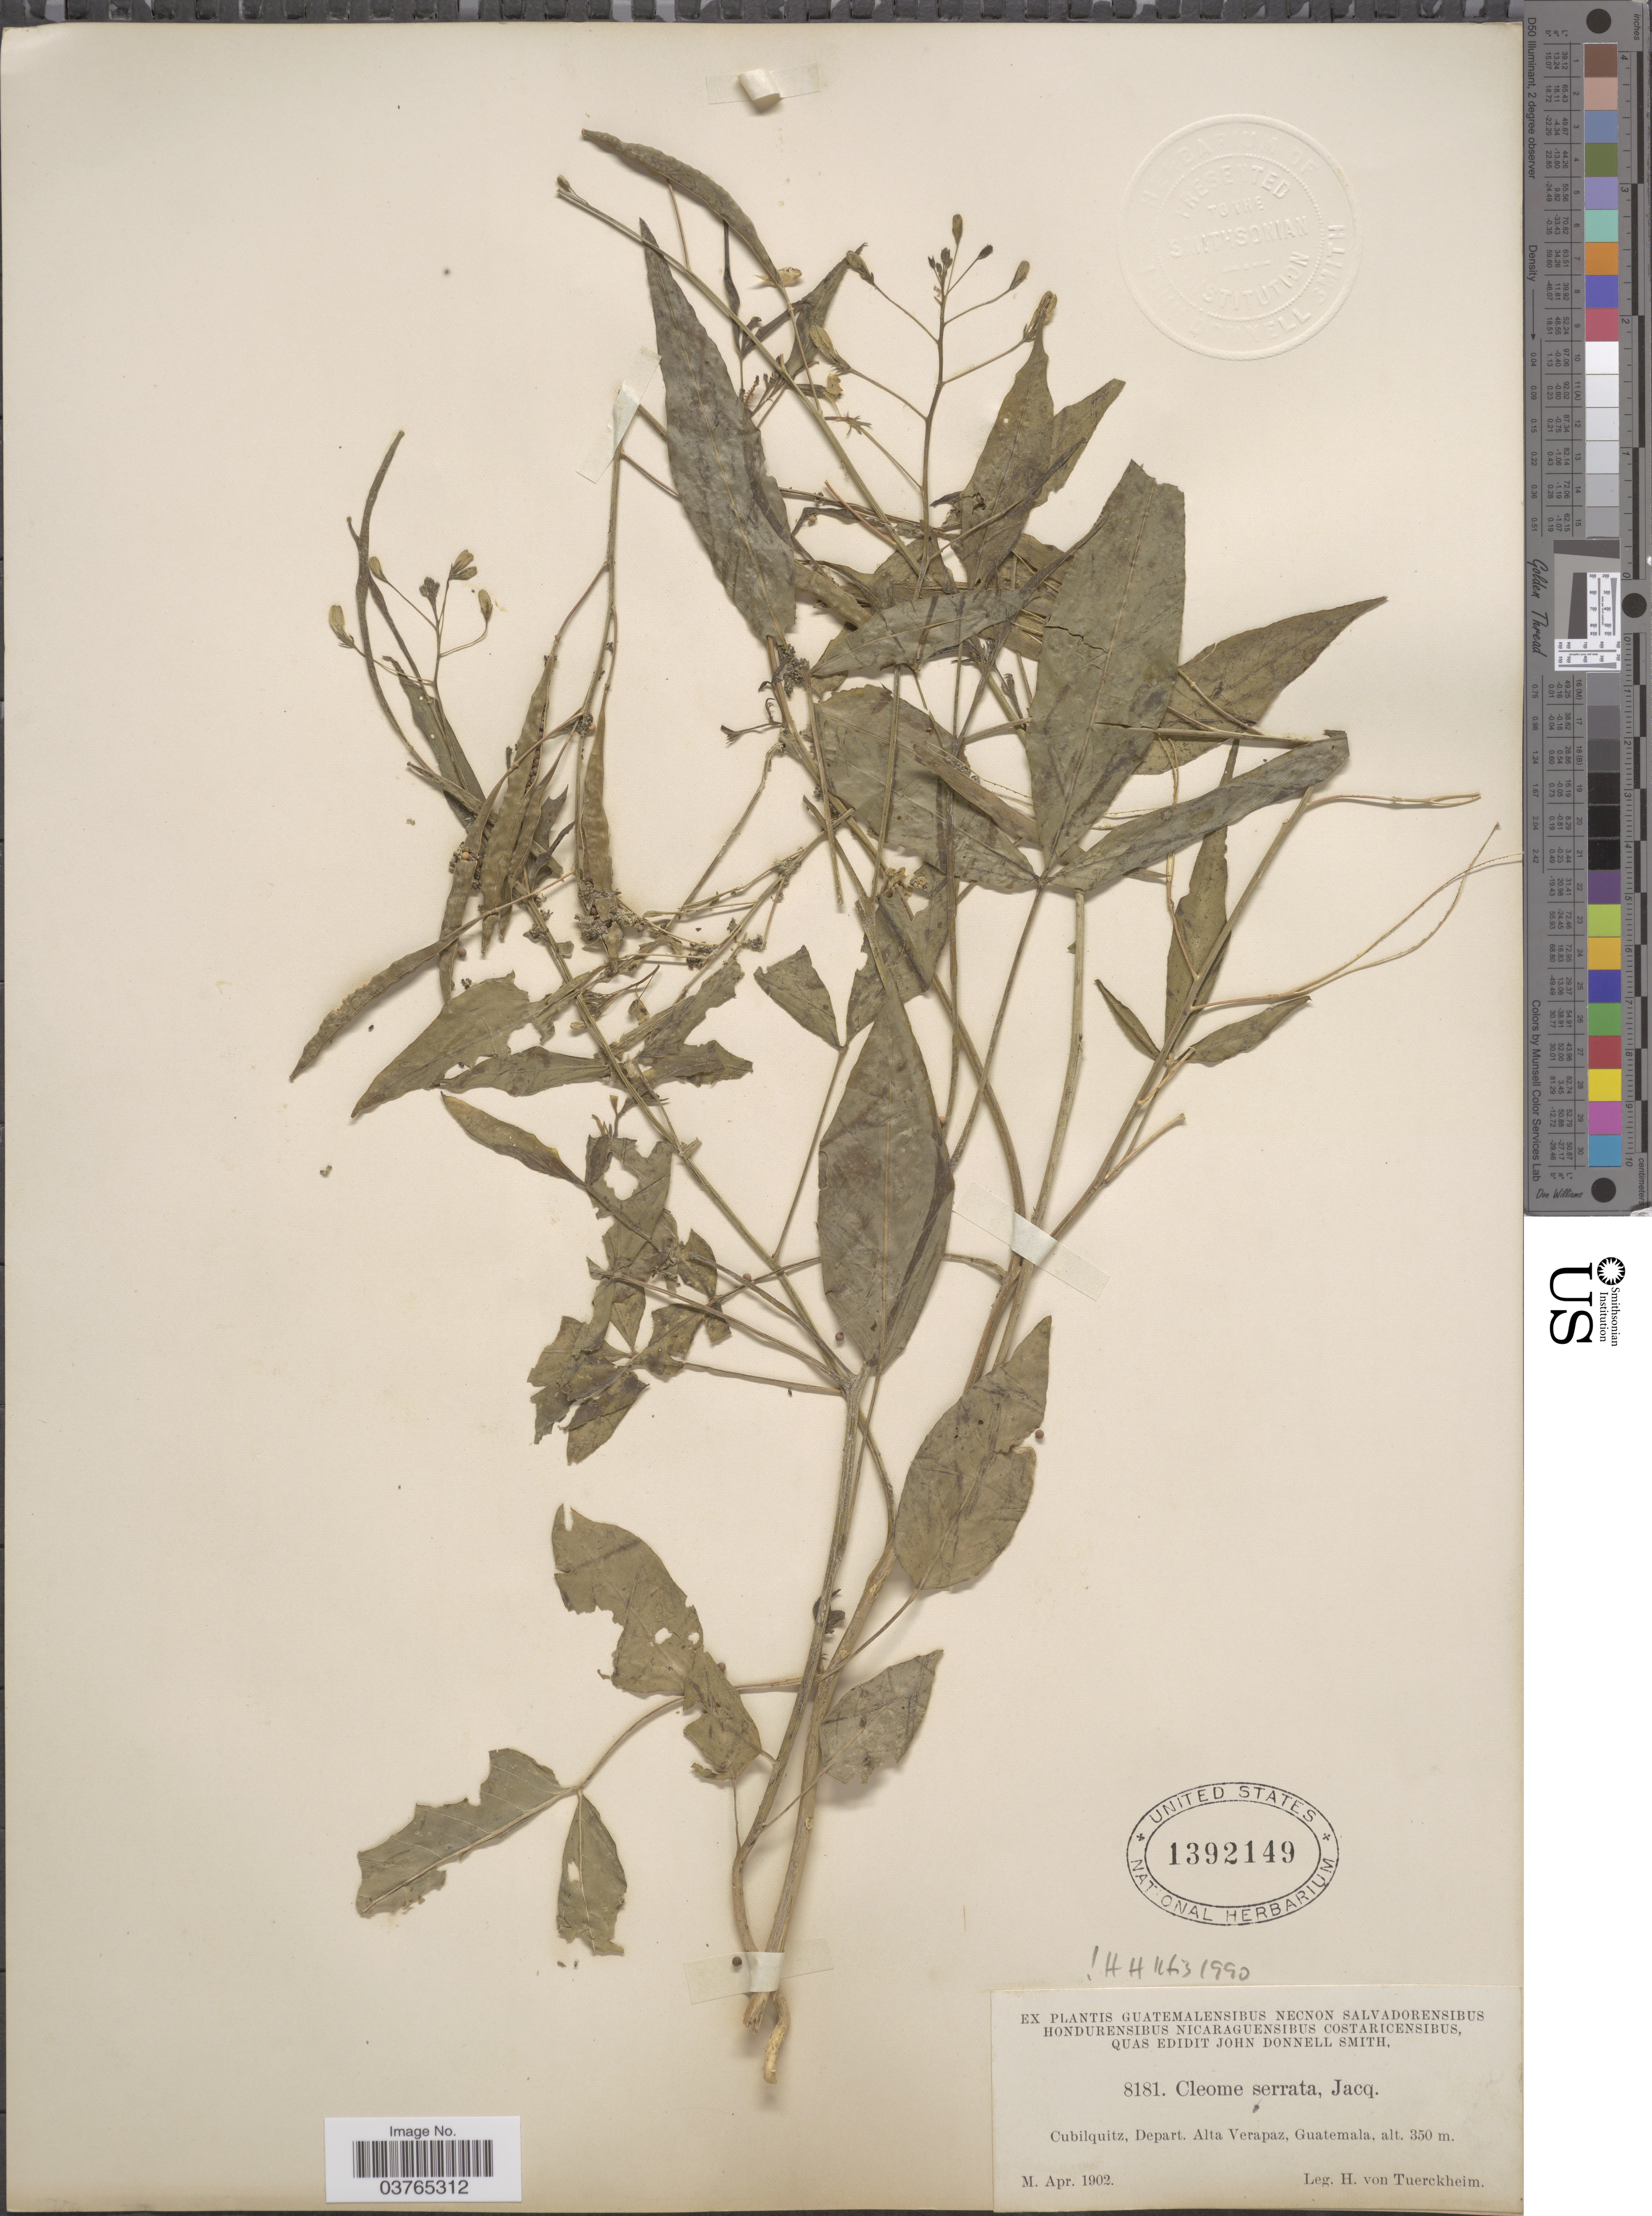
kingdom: Plantae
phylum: Tracheophyta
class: Magnoliopsida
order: Brassicales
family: Cleomaceae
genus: Cleoserrata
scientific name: Cleoserrata serrata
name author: (Jacq.) Iltis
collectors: H. von Türckheim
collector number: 8181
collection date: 1902-04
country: Guatemala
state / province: Alta Verapaz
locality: Cubilquitz, Depart. Alta Verapaz.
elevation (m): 350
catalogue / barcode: US 1392149